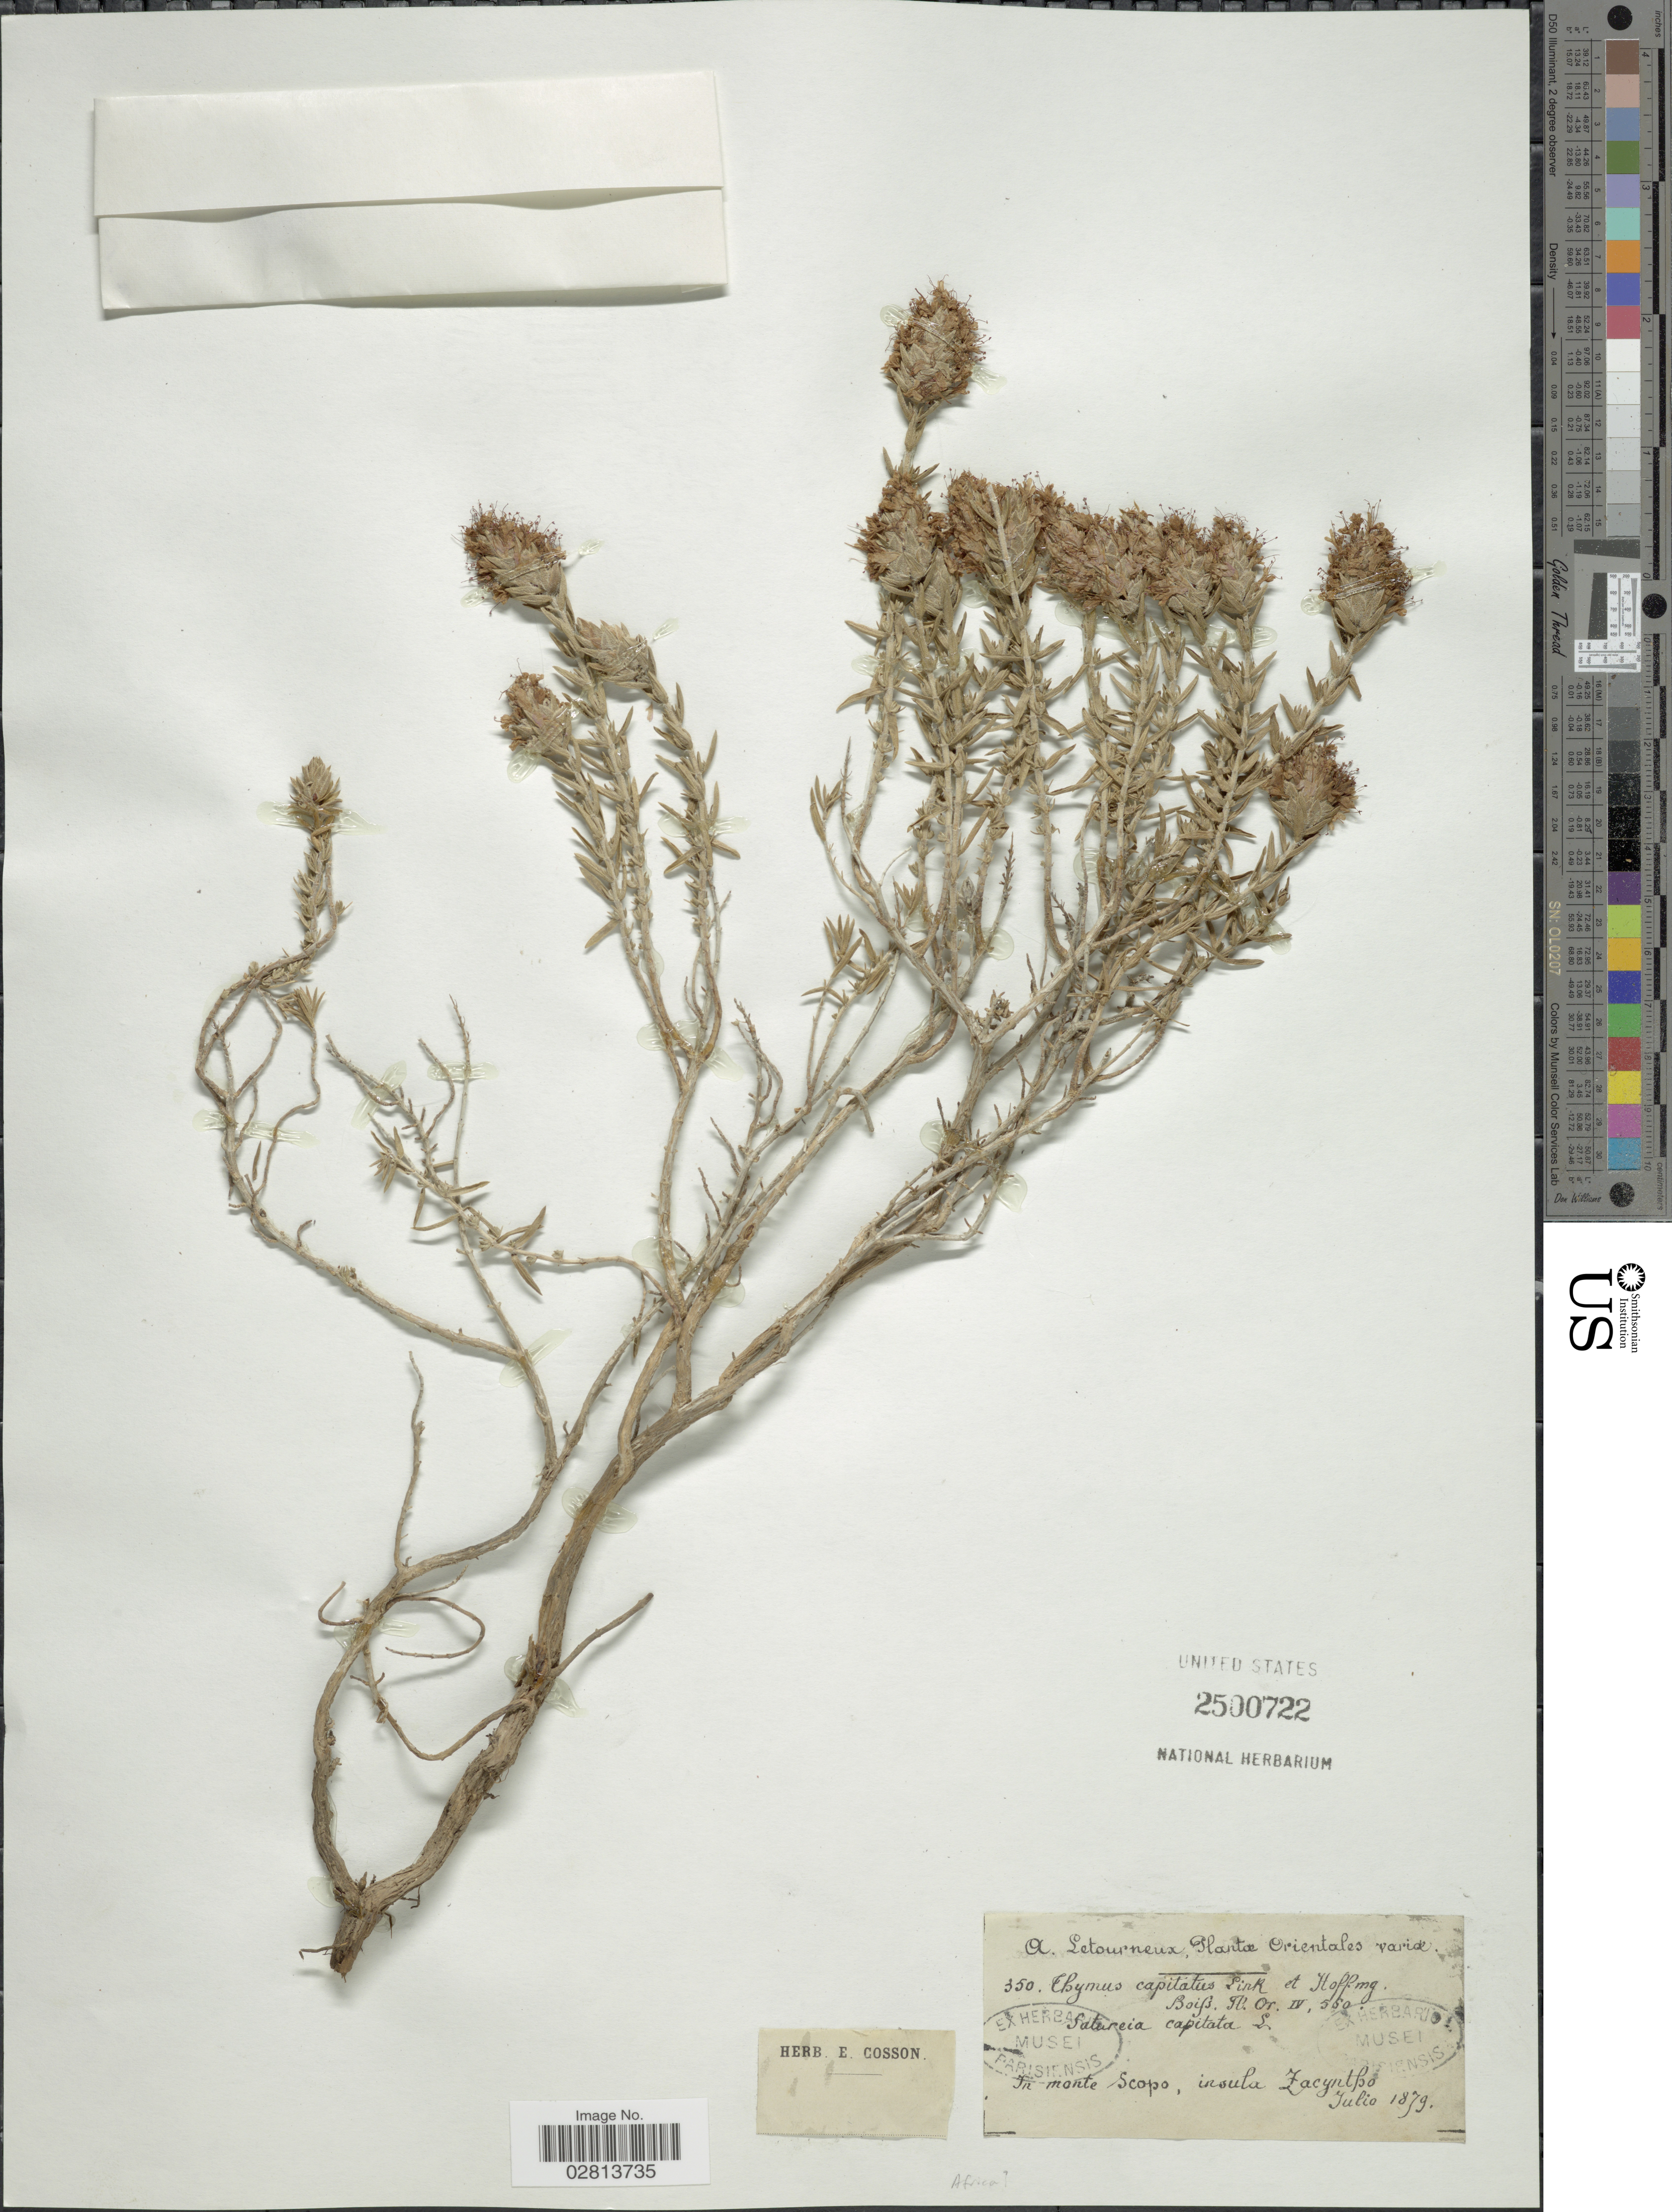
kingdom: Plantae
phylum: Tracheophyta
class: Magnoliopsida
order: Lamiales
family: Lamiaceae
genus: Thymus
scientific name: Thymus capitatus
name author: (L.) Hoffmanns. & Link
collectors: A. Letourneux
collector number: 350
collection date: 1879-07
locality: Orientales, In monte Scopo, insula Zacyntho [interpreted]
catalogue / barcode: US 2500722